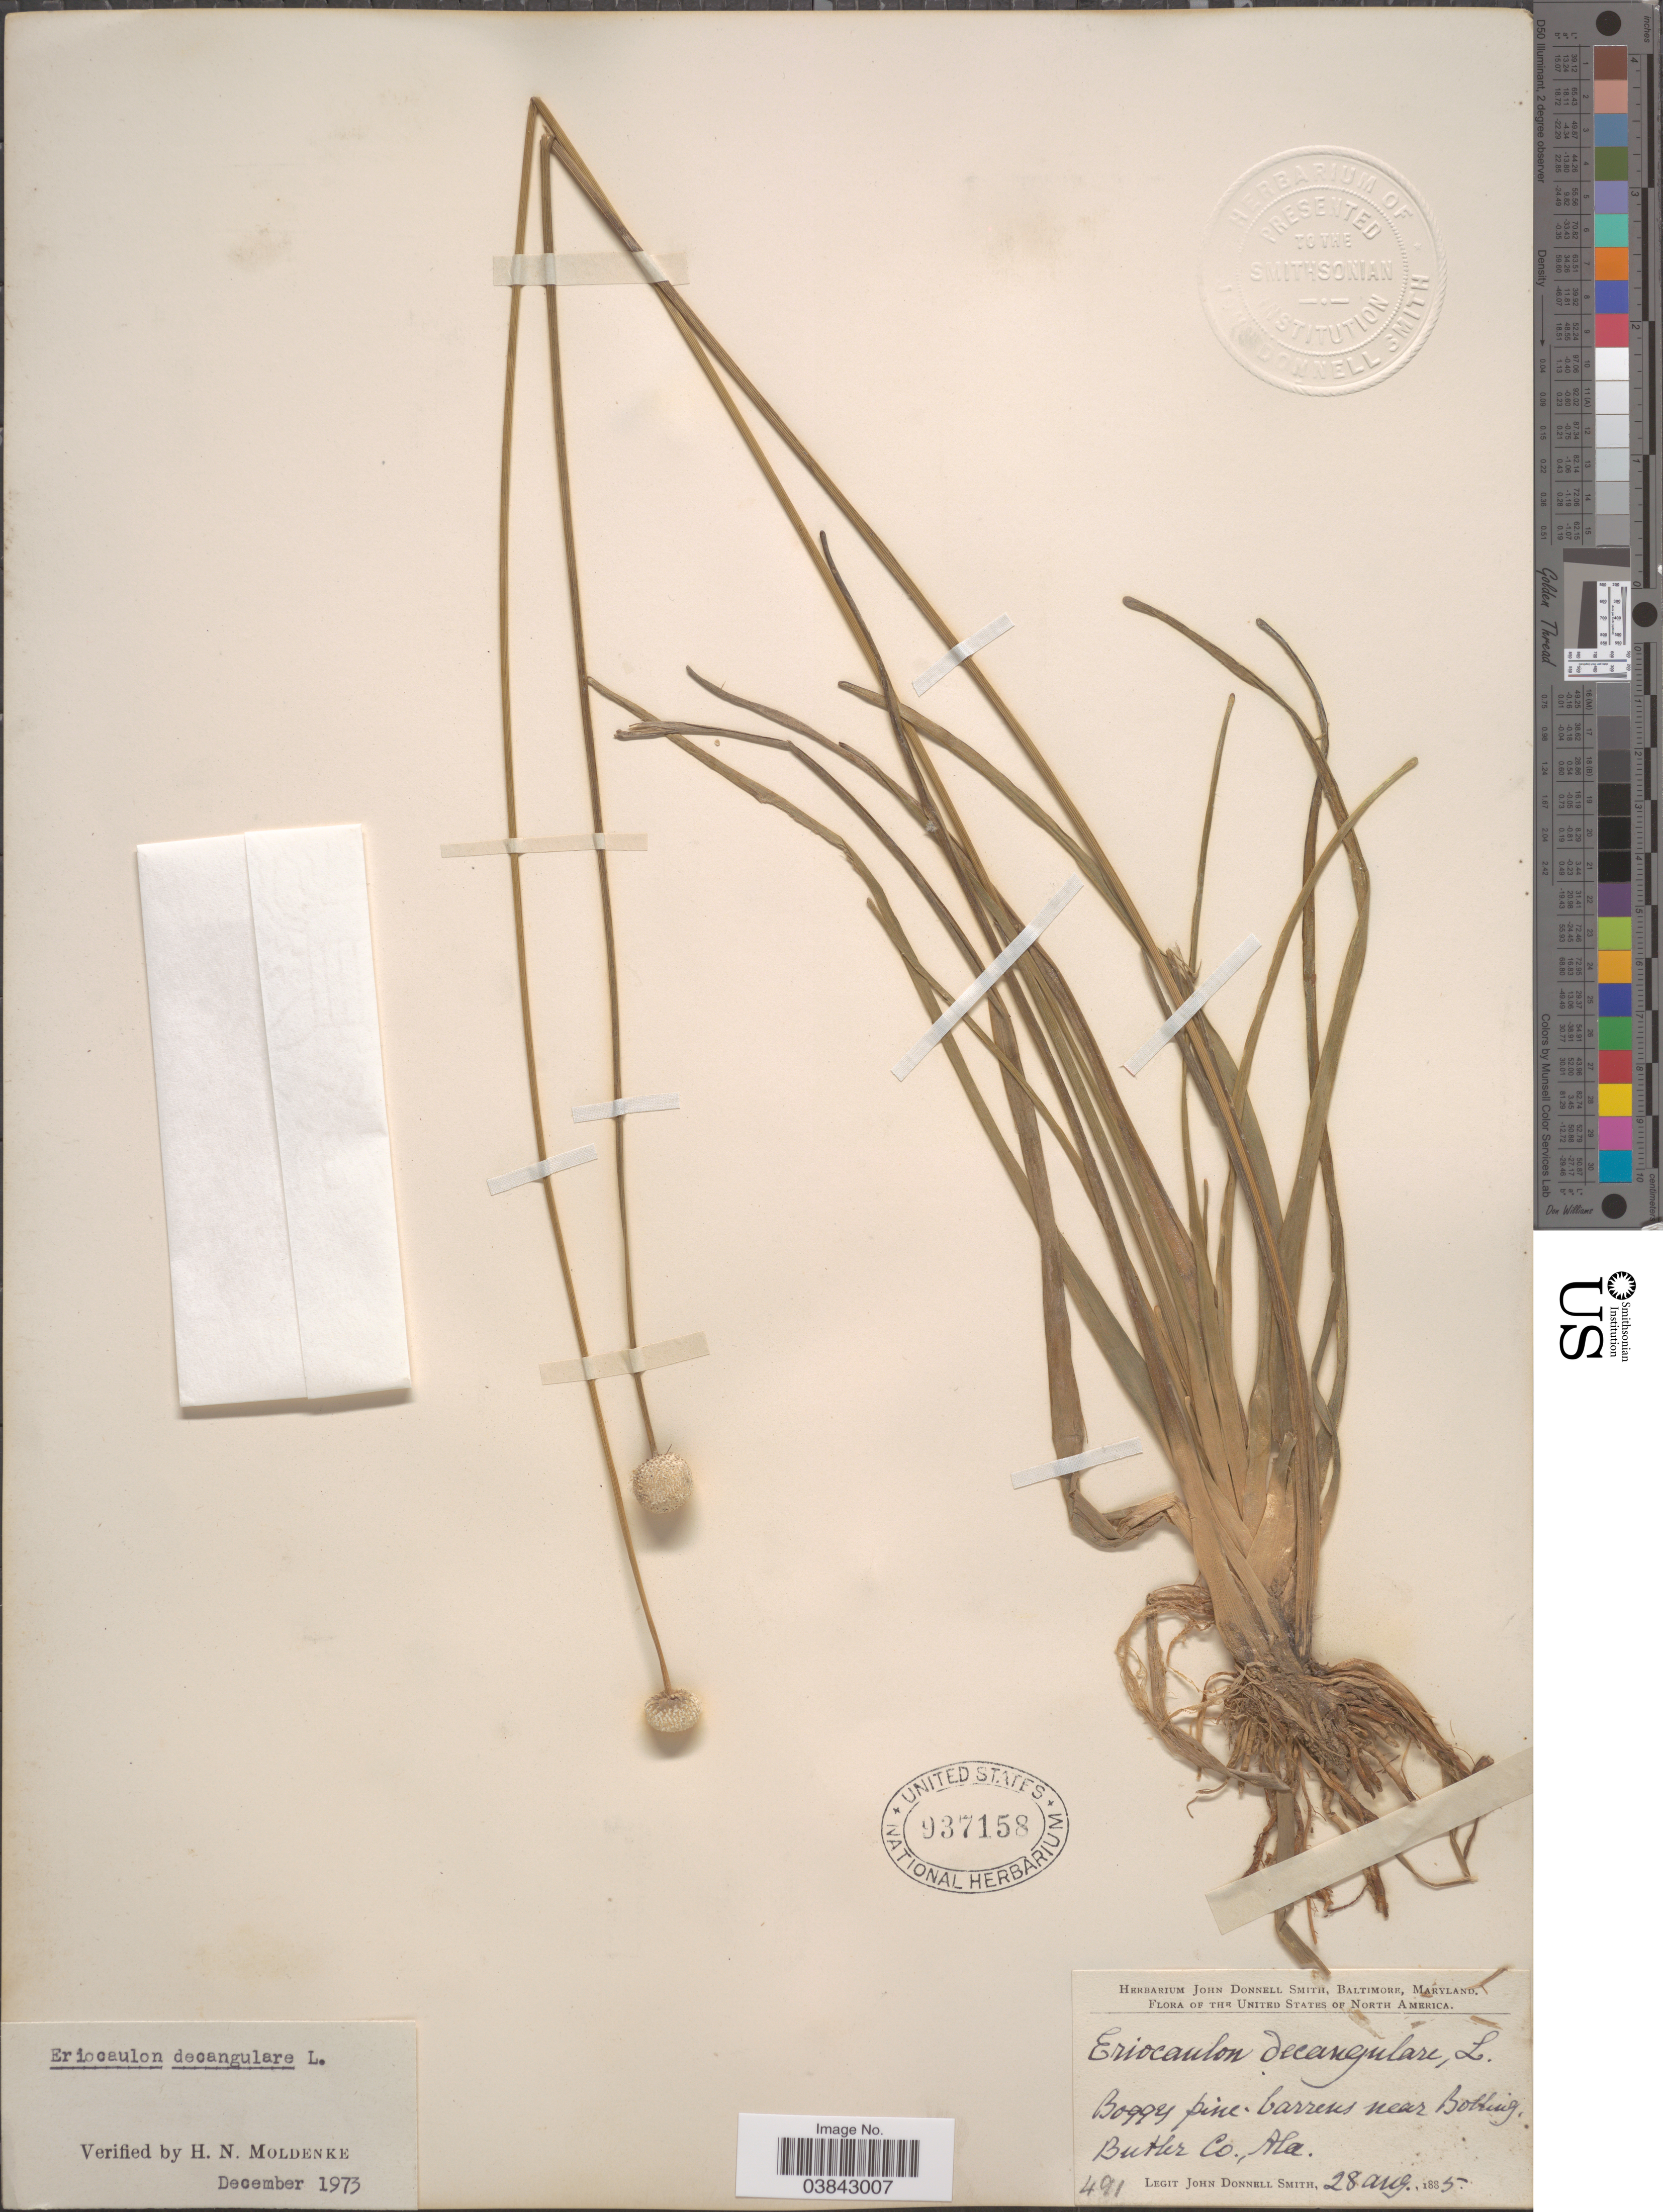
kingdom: Plantae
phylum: Tracheophyta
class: Liliopsida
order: Poales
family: Eriocaulaceae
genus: Eriocaulon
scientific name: Eriocaulon decangulare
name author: L.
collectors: J. Donnell Smith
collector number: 491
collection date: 1885-08-28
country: United States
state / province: Alabama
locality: Near Bolting, Butler Co.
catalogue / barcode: US 937158